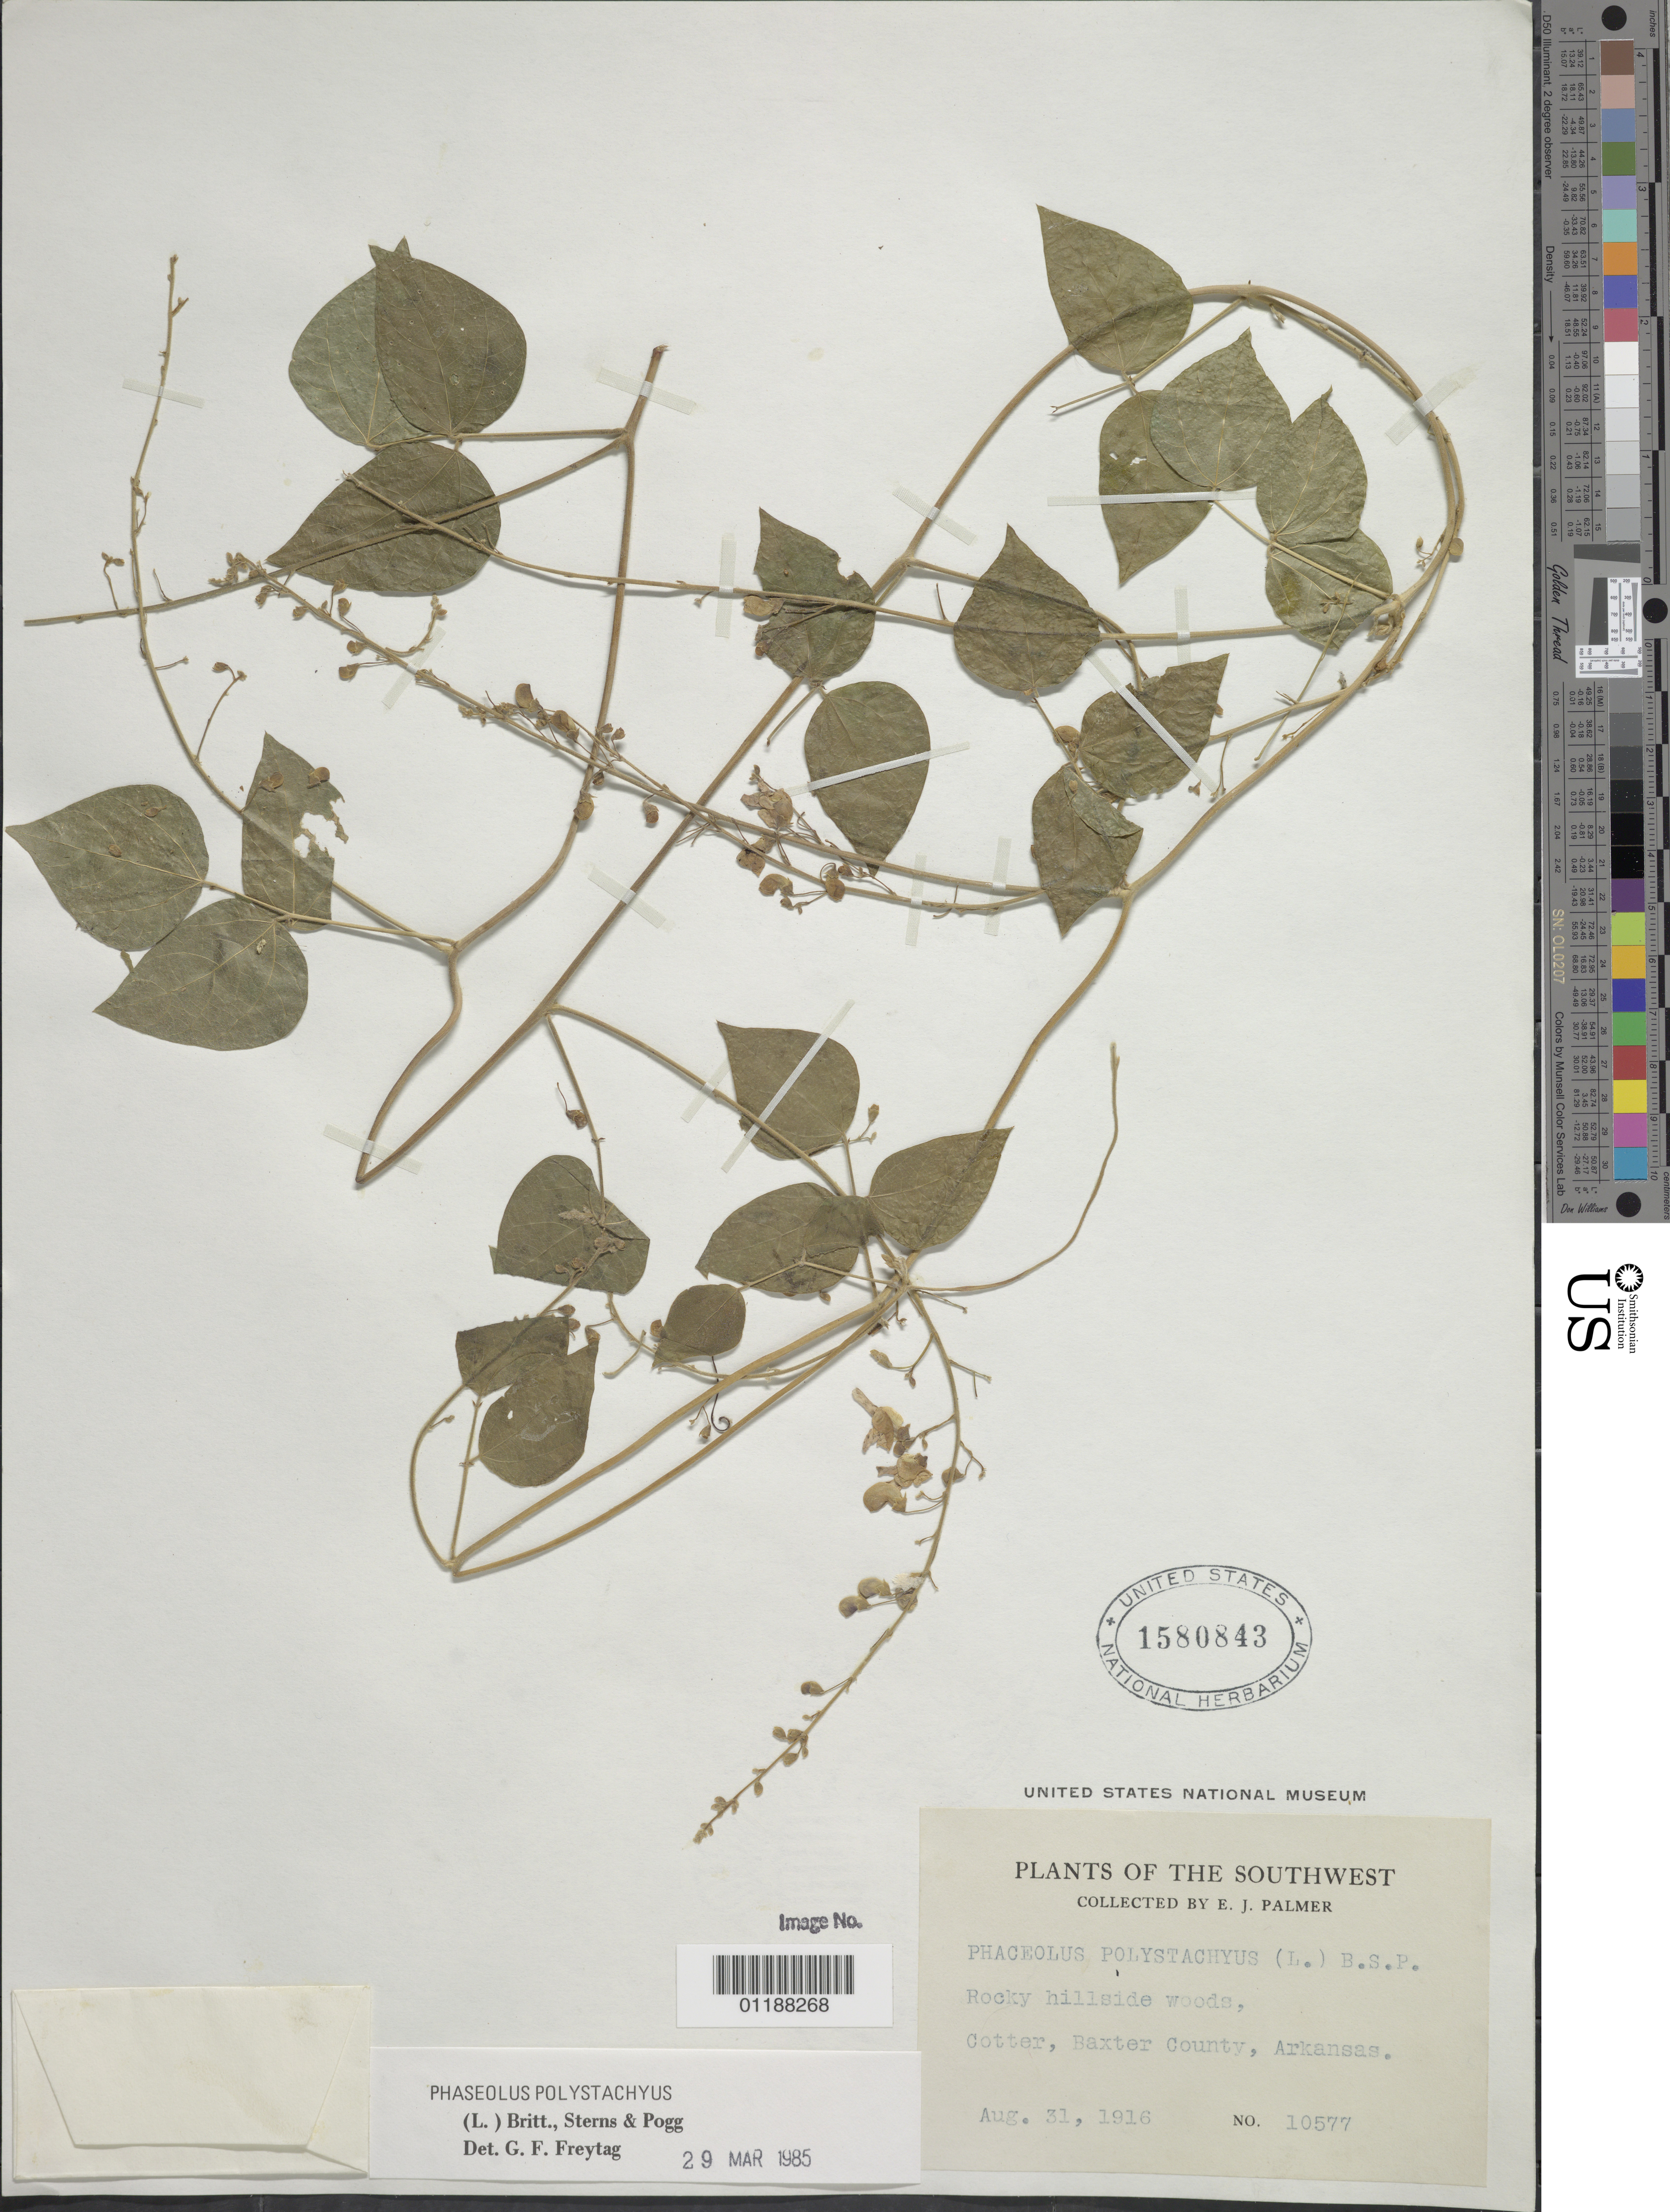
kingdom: Plantae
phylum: Tracheophyta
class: Magnoliopsida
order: Fabales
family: Fabaceae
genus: Phaseolus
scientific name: Phaseolus polystachios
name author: (L.) Britton, Stearns & Poggenb.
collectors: E. J. Palmer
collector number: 10577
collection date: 1916-08-31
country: United States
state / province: Arkansas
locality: The Southwest, rocky hillside woods, Cotter, Baxter County.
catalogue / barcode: US 1580843